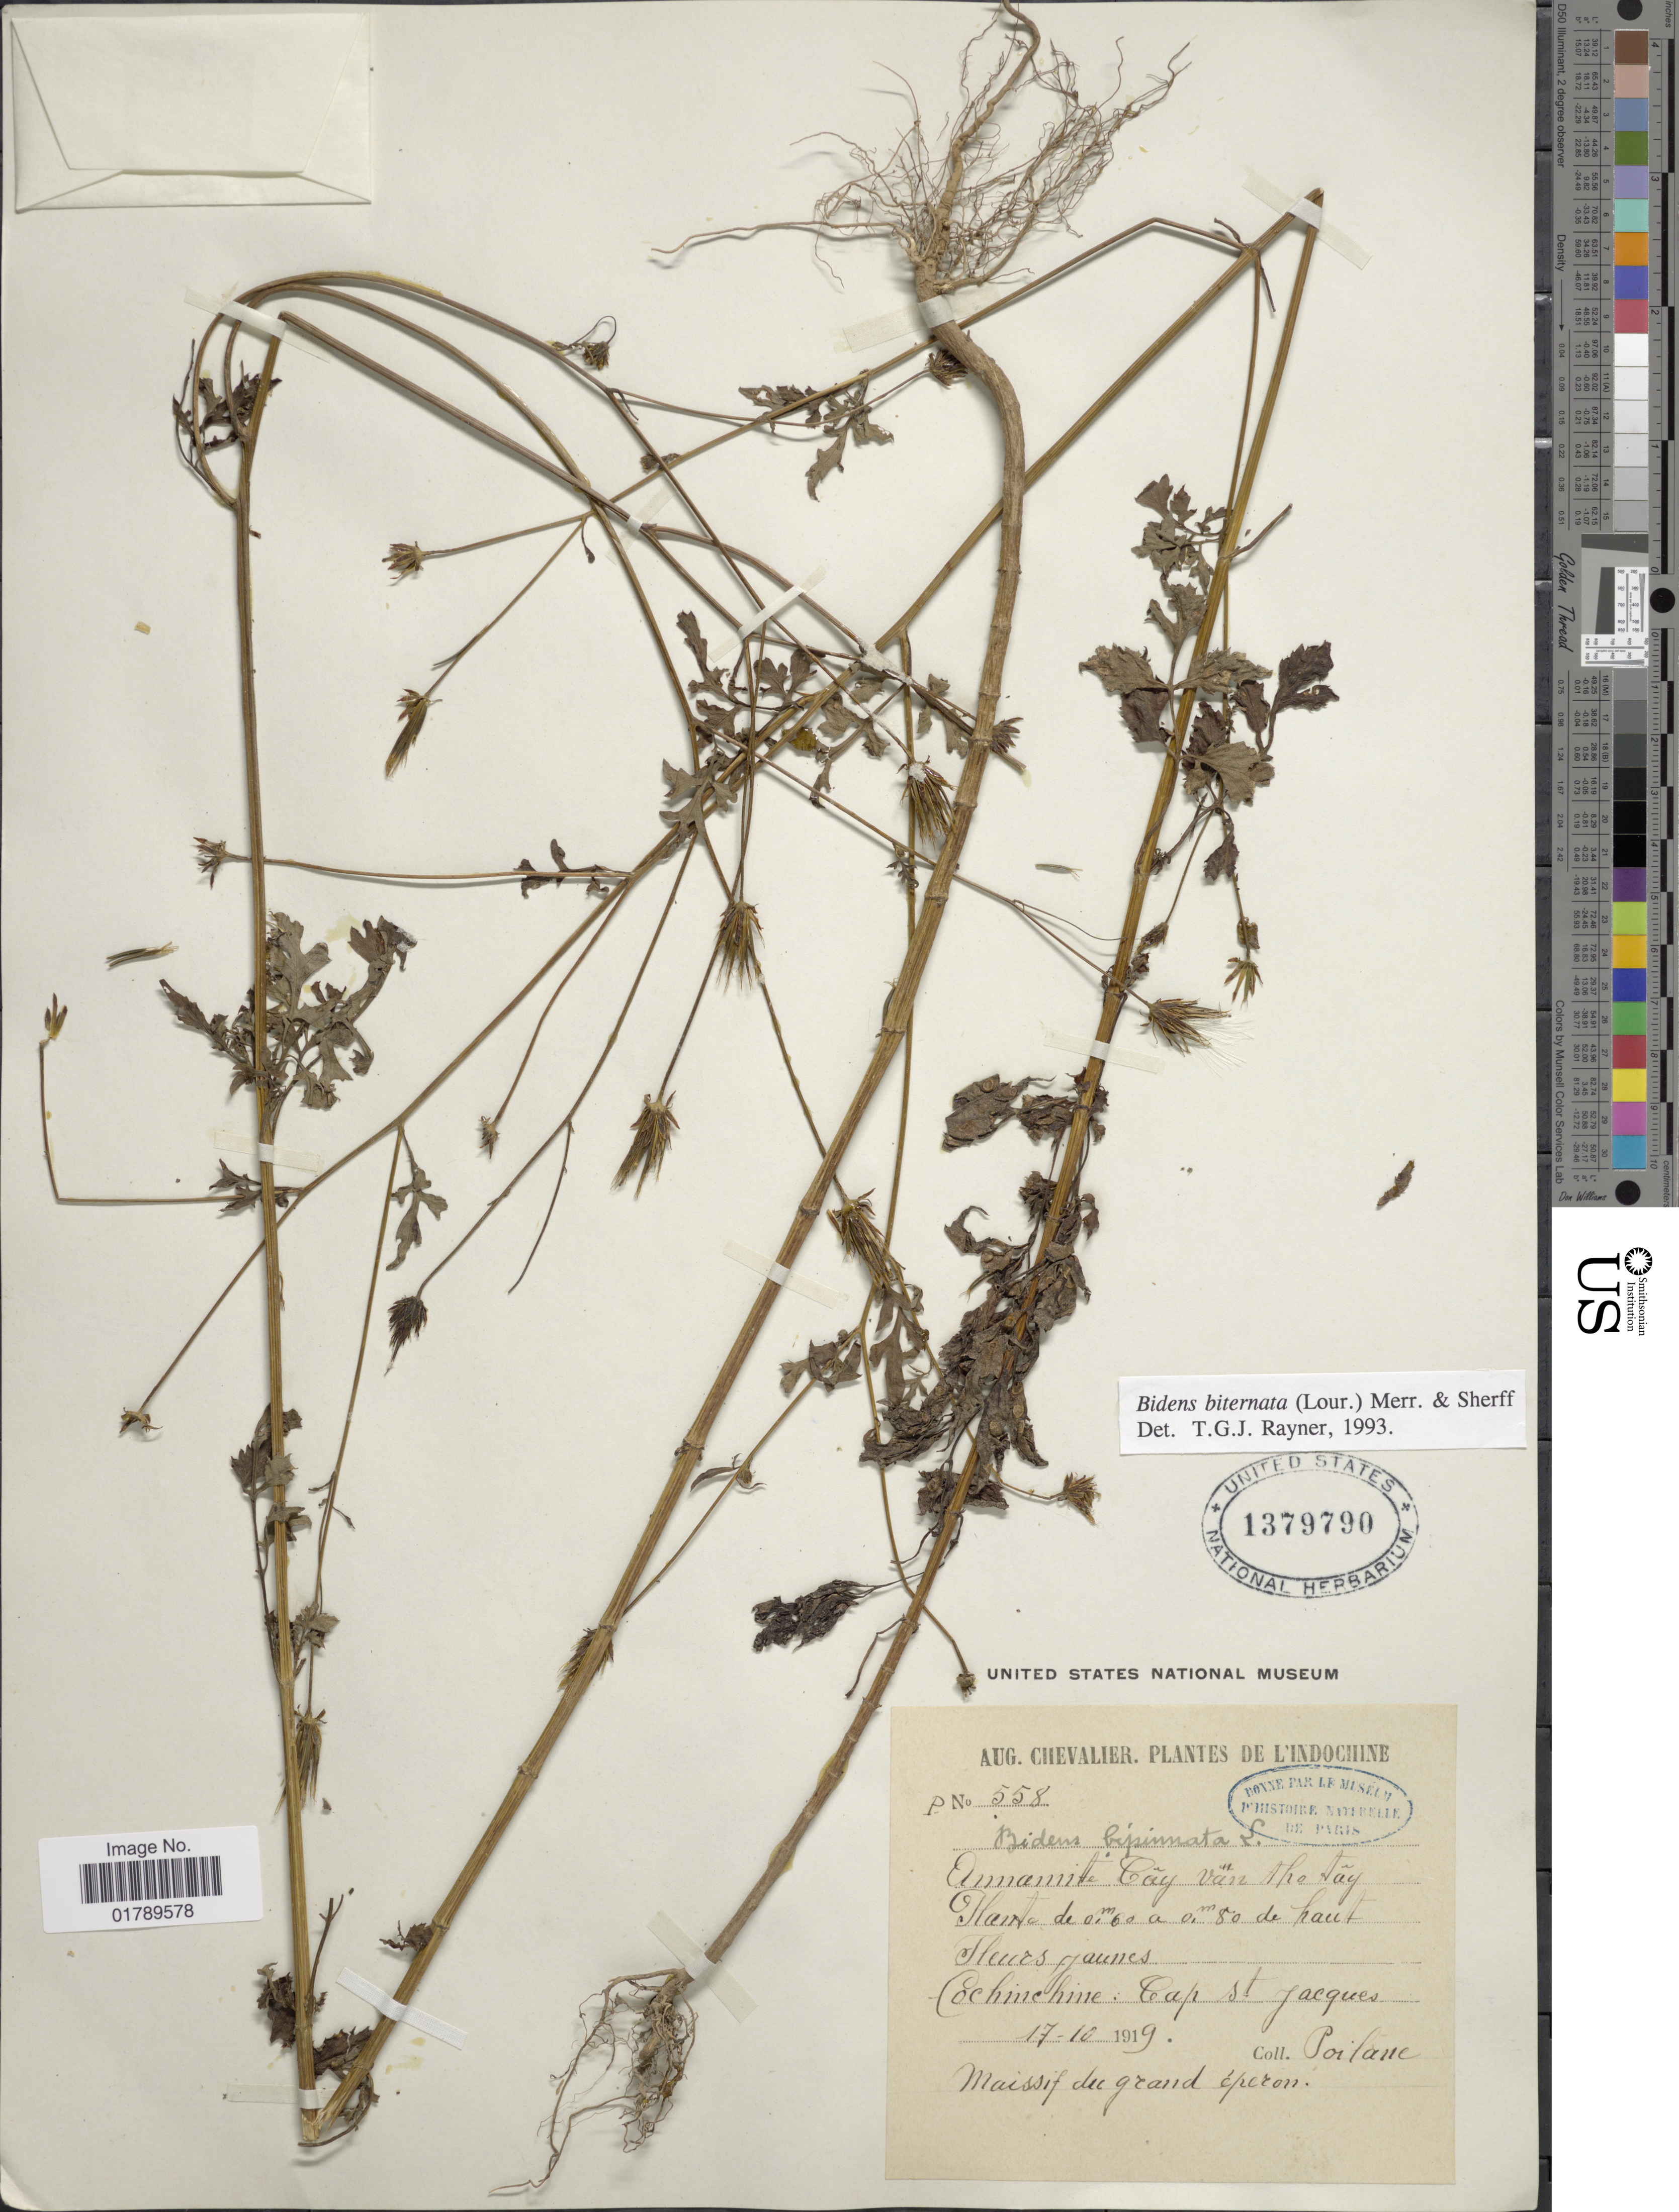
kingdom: Plantae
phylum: Tracheophyta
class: Magnoliopsida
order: Asterales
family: Asteraceae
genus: Bidens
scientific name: Bidens biternata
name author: (Lour.) Merr. & Sherff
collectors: -. Poilane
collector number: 558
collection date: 1919-10-17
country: Vietnam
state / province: Bà Rịa-Vũng Tàu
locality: L'Indochine: Cochmichine: Cap. St. Jacques [interpreted]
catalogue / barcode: US 1379790